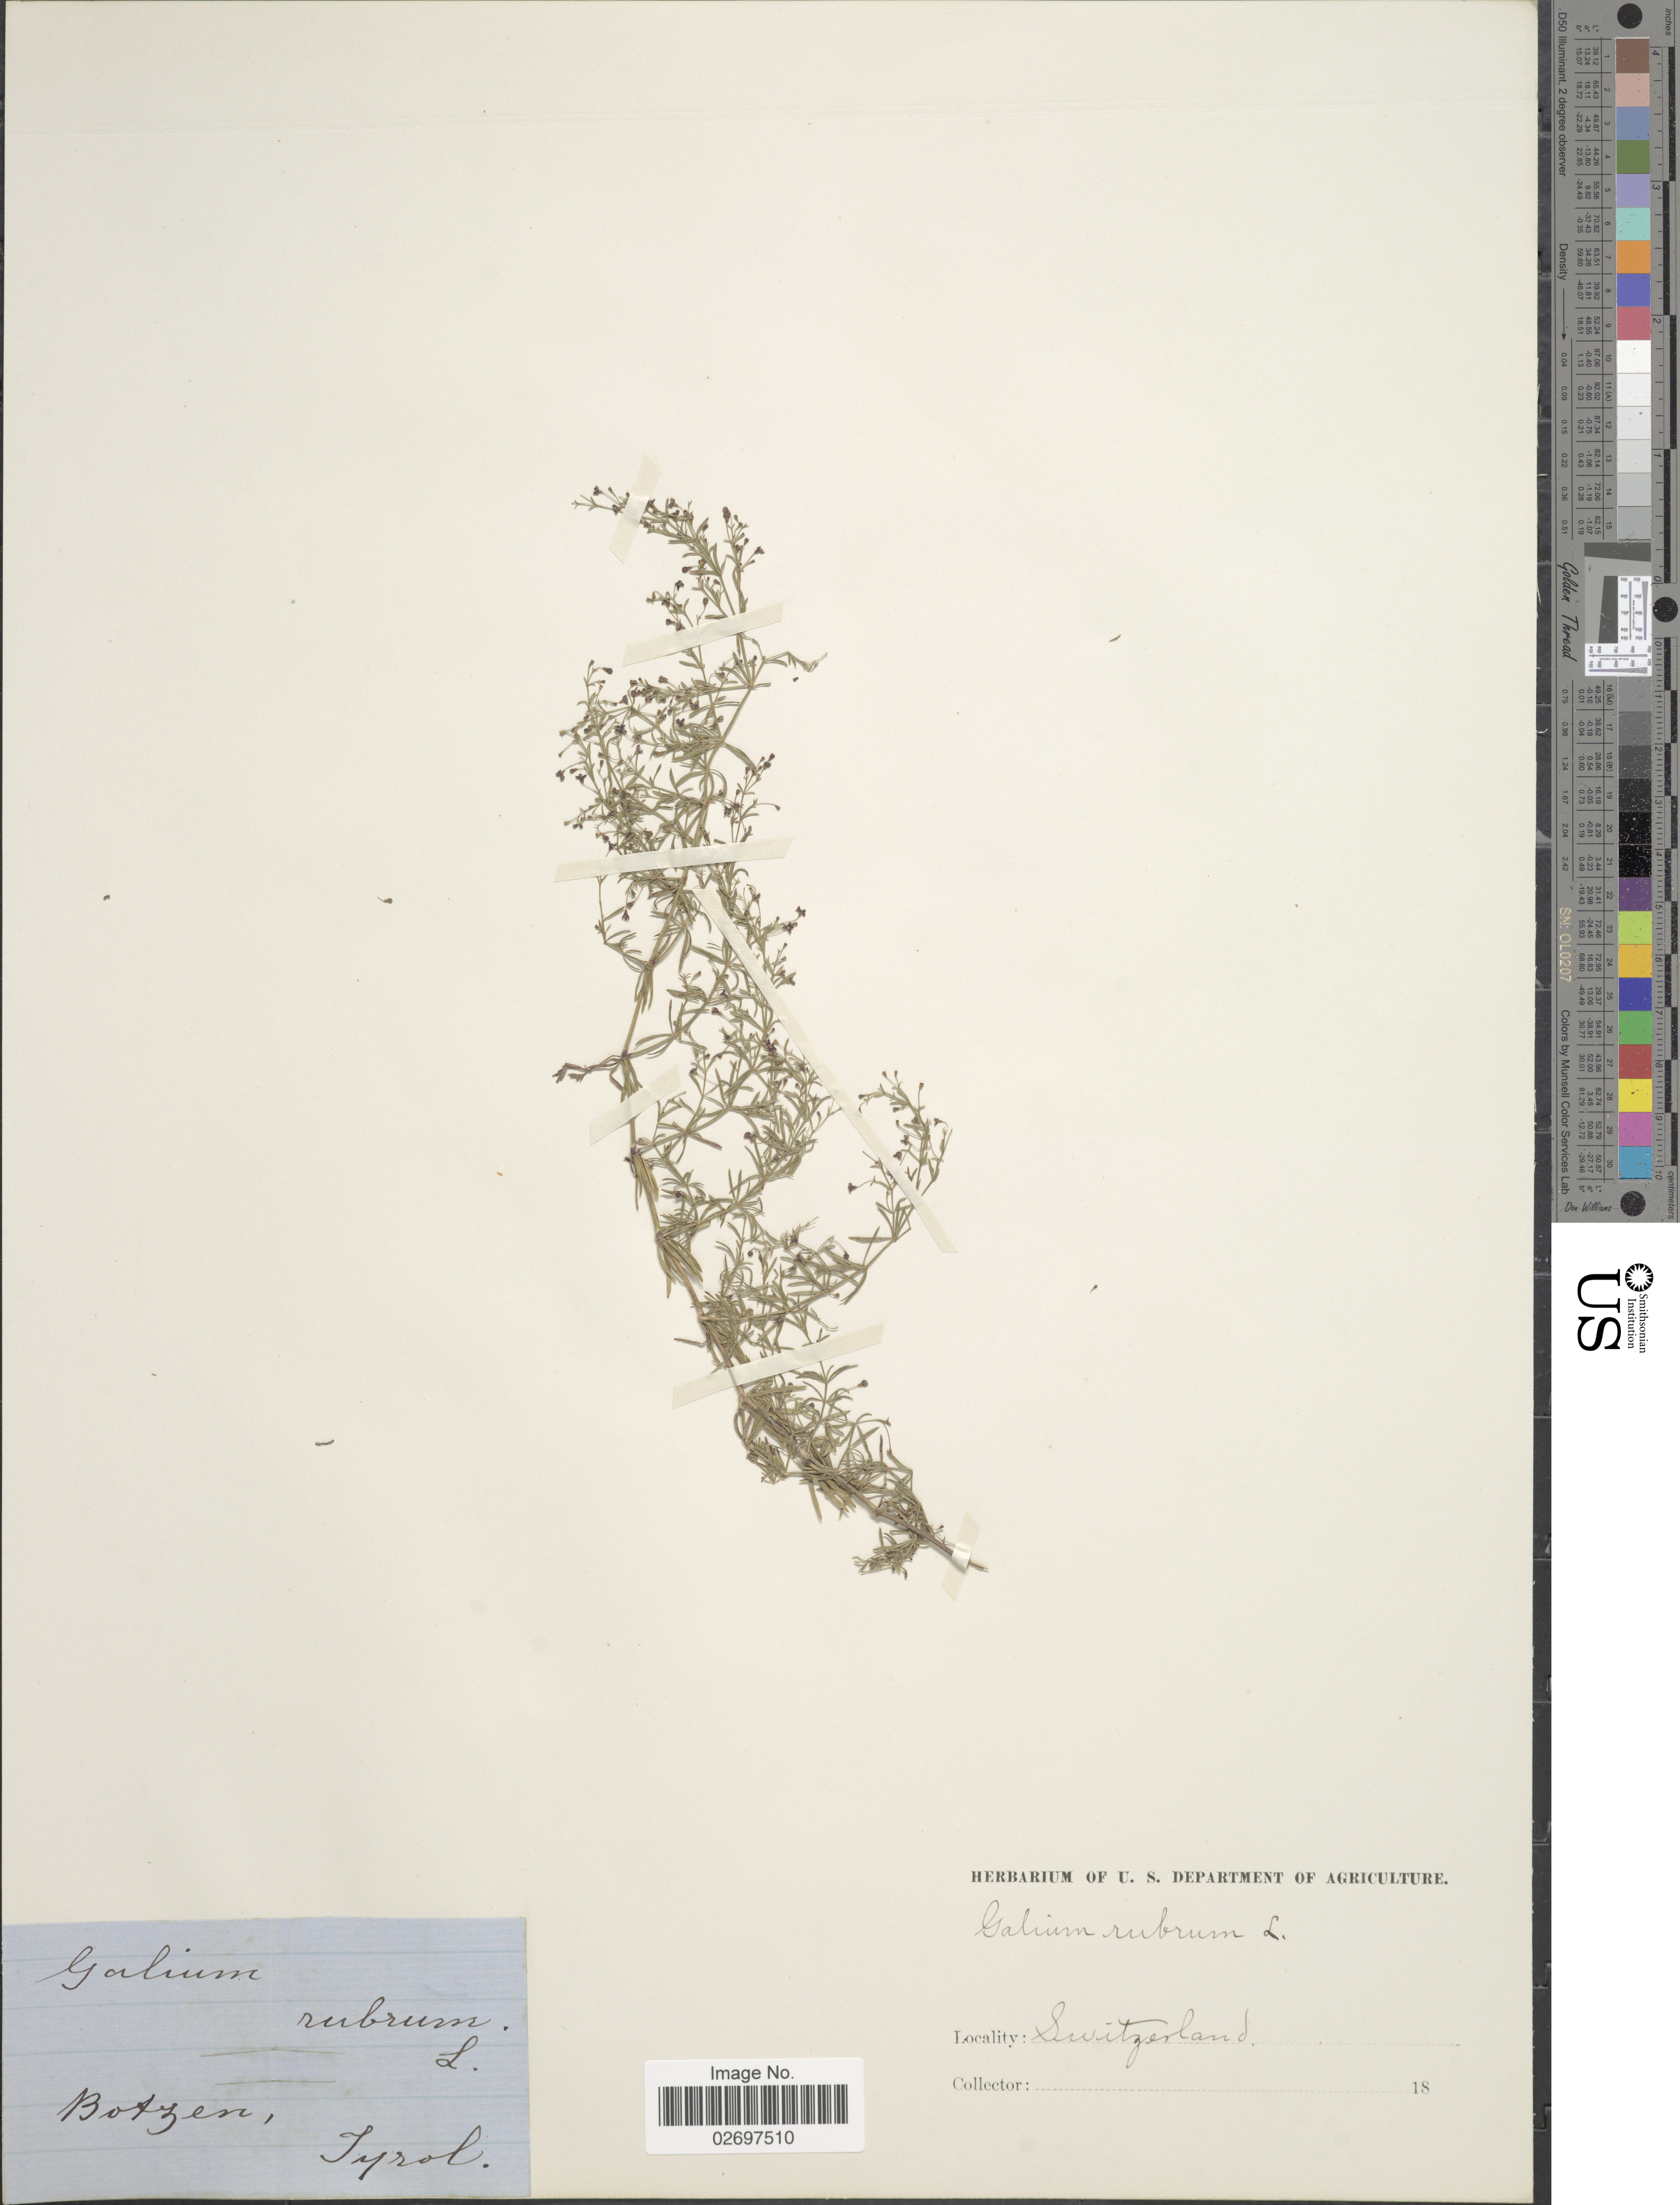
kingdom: Plantae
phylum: Tracheophyta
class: Magnoliopsida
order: Gentianales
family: Rubiaceae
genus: Galium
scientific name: Galium rubrum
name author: L.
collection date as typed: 18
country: Italy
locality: Botzen, Tyrol